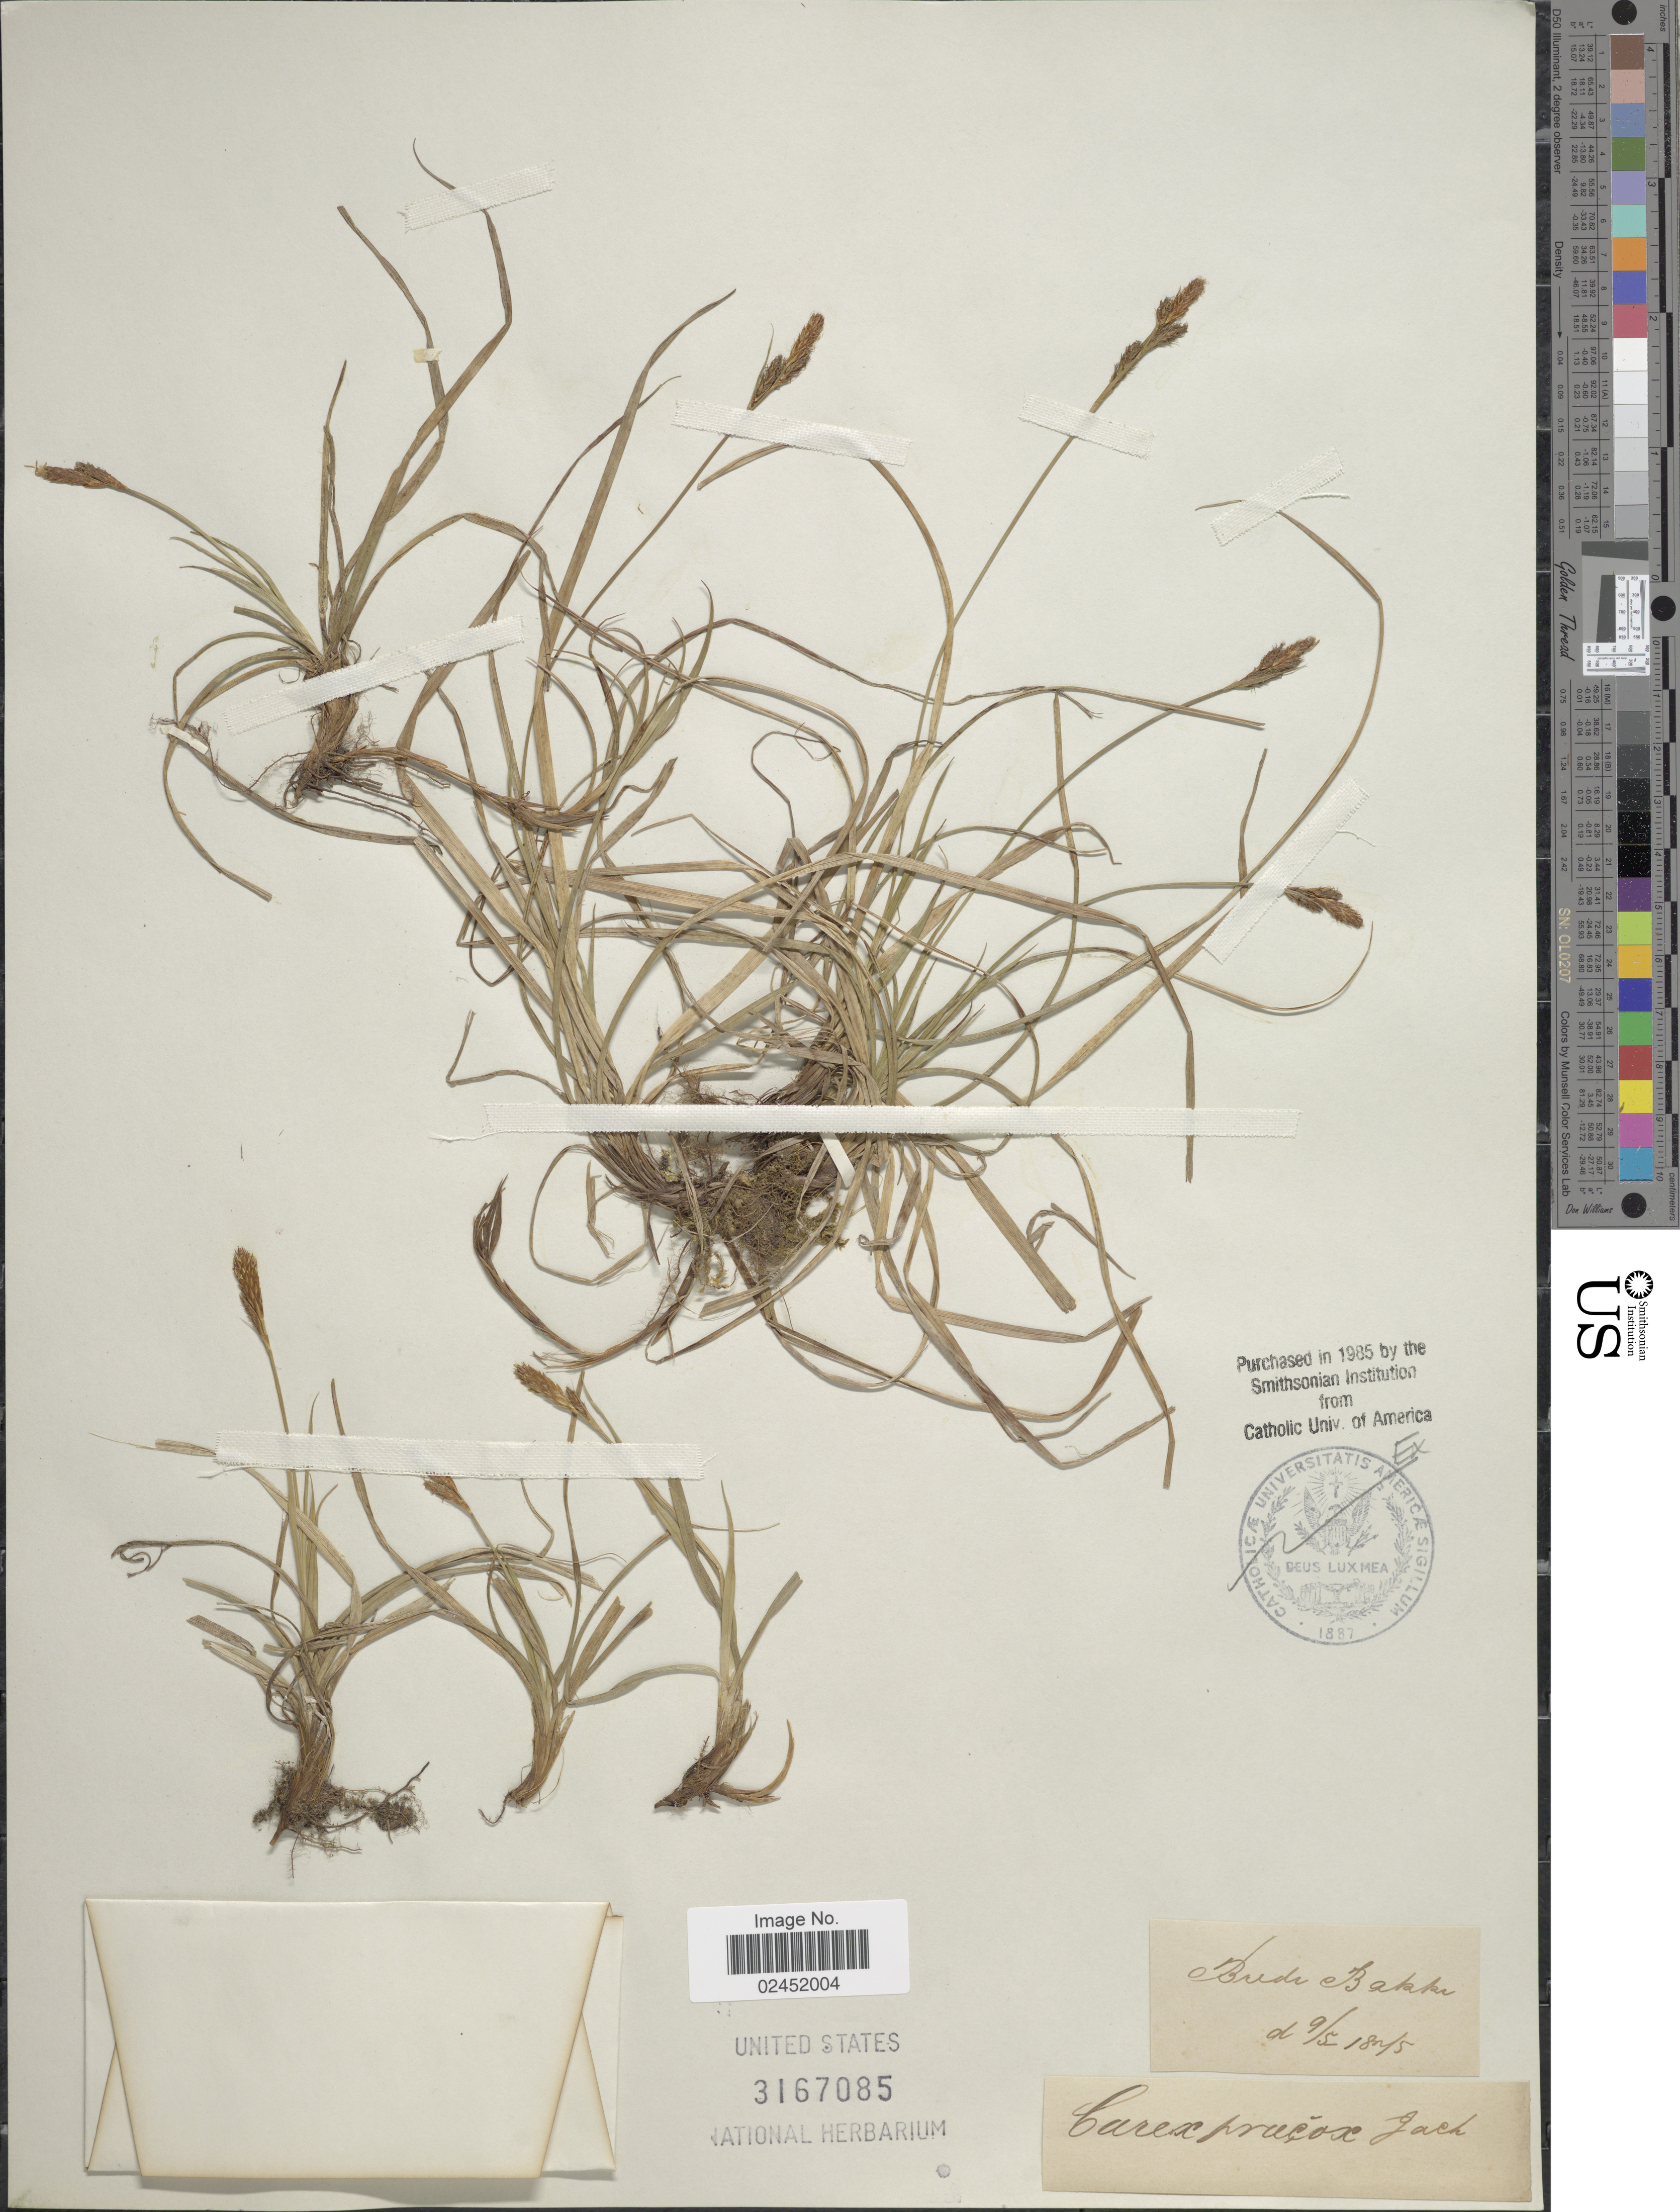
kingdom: Plantae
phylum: Tracheophyta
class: Liliopsida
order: Poales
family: Cyperaceae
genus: Carex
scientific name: Carex praecox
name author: Schreb.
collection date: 1875-05-09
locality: Brede Bakki [interpreted]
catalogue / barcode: US 3167085